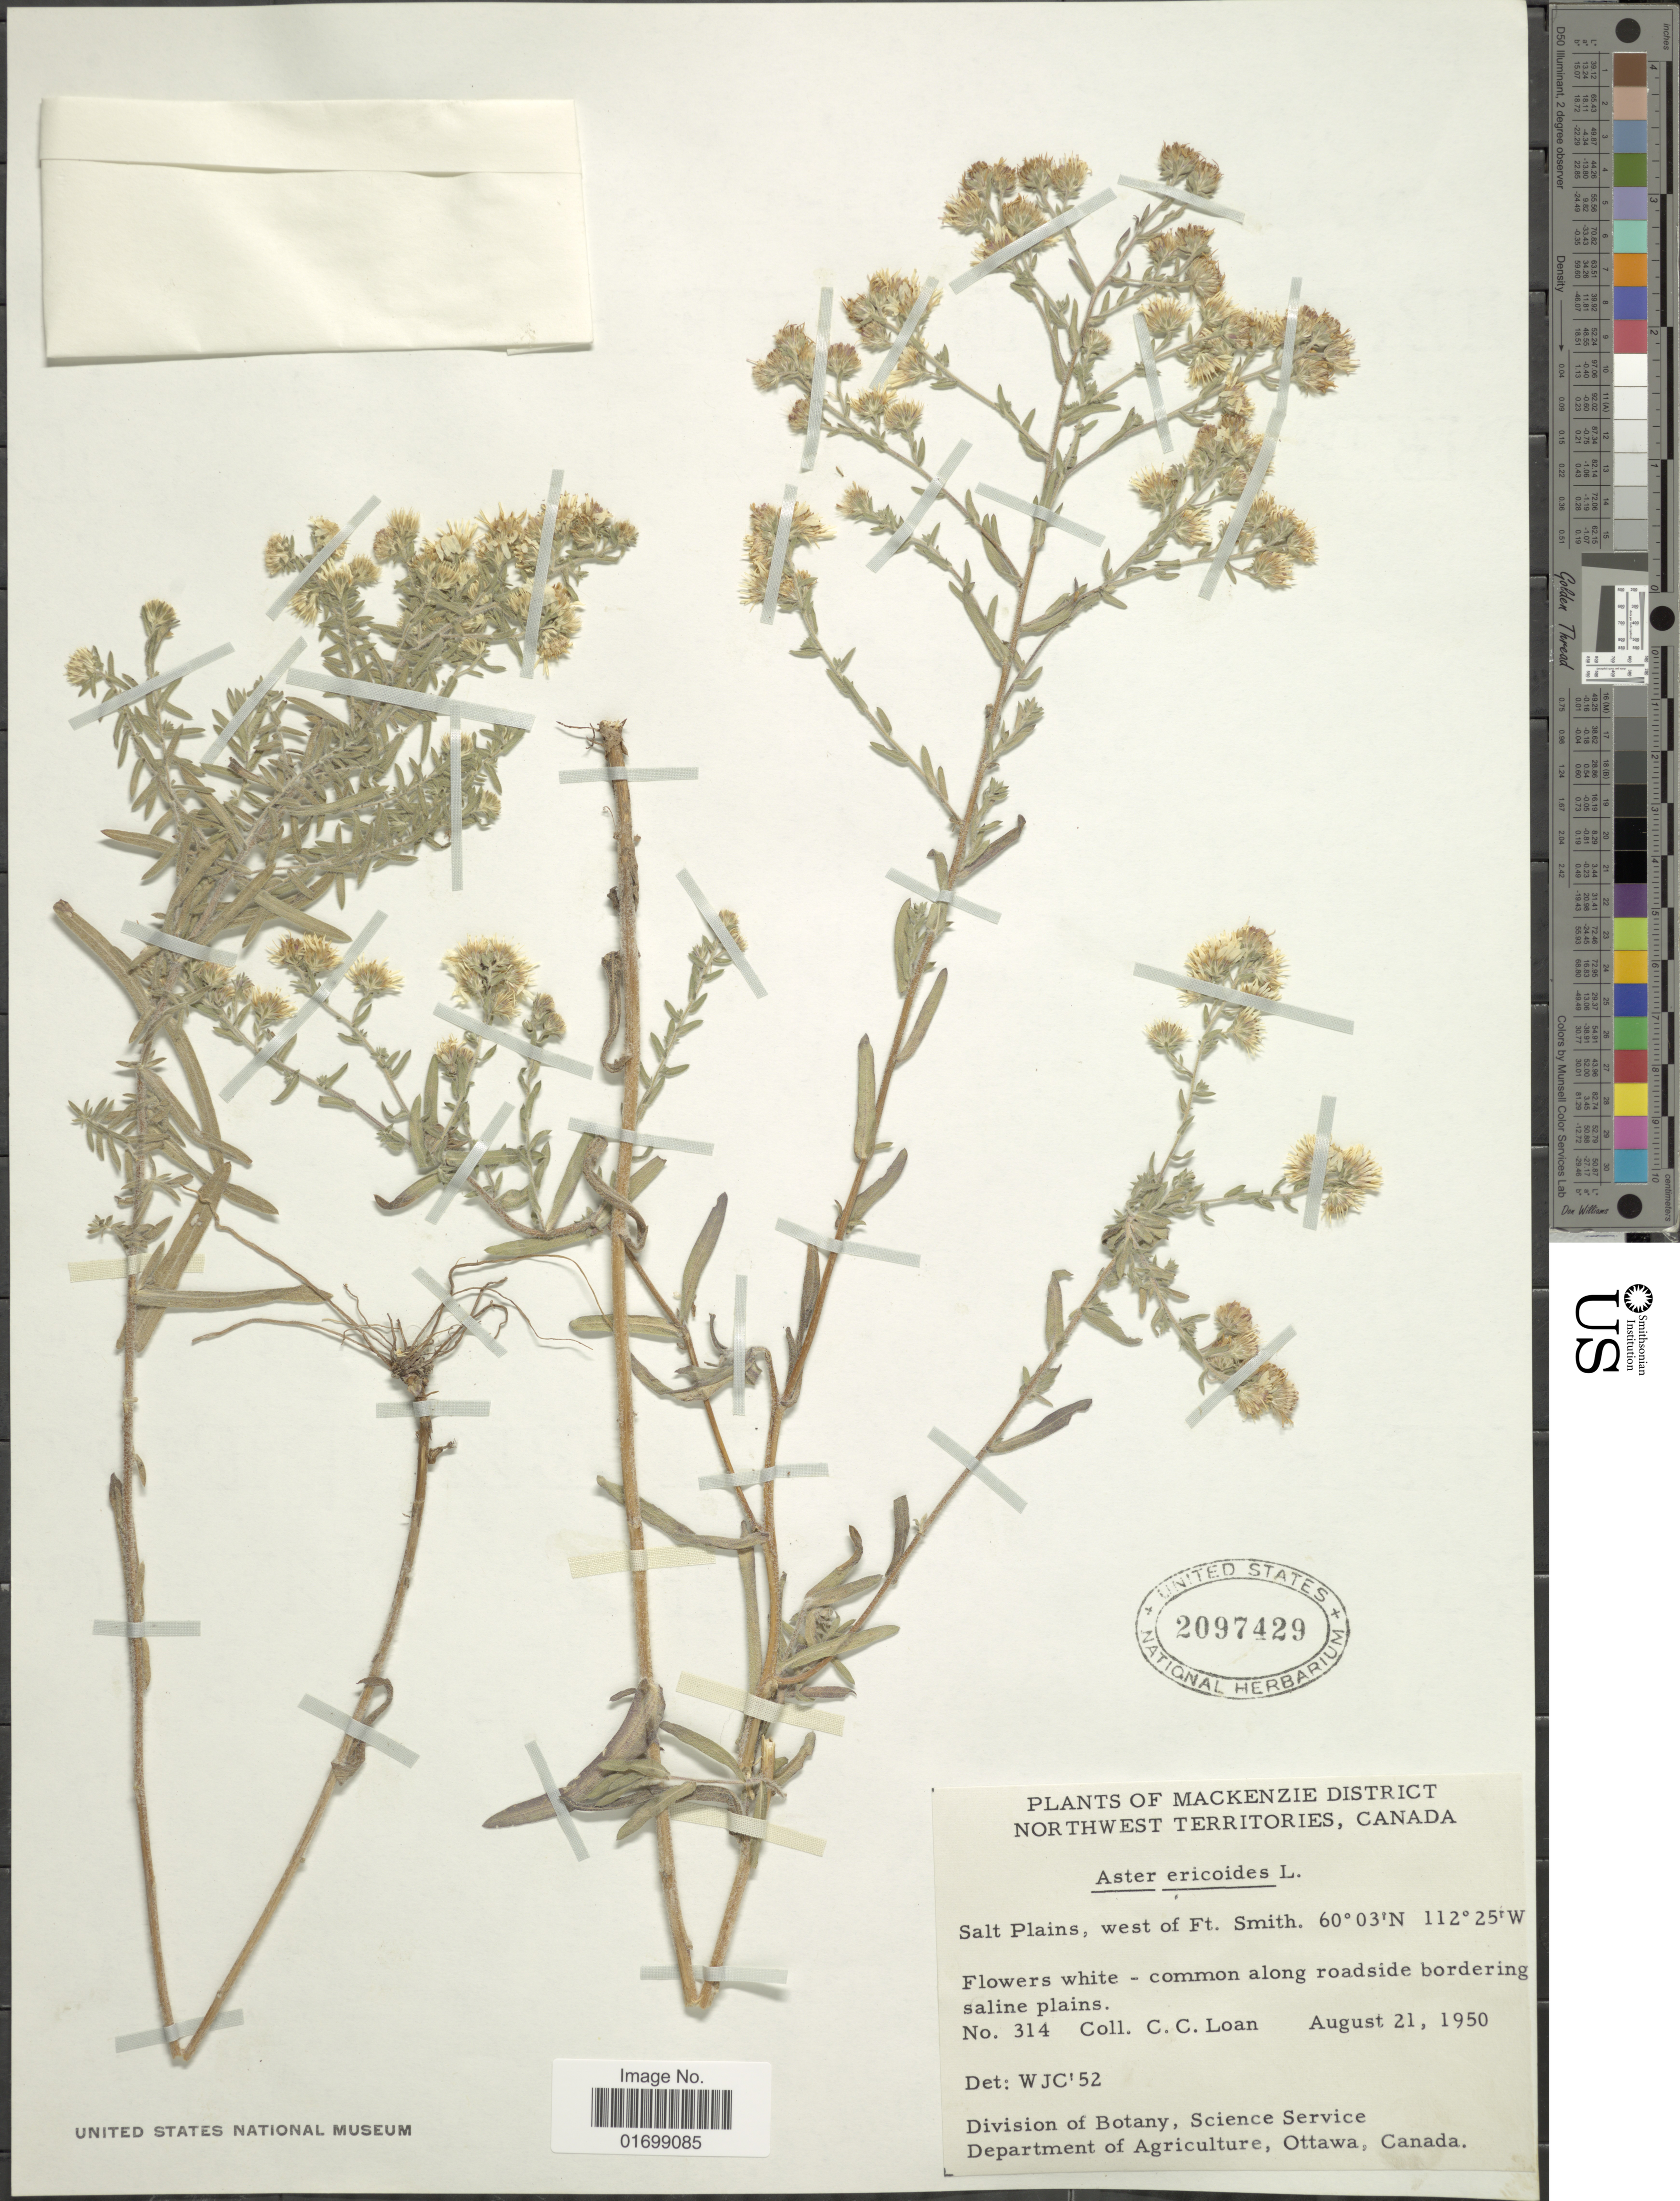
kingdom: Plantae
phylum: Tracheophyta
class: Magnoliopsida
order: Asterales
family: Asteraceae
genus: Symphyotrichum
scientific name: Symphyotrichum falcatum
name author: (Lindl. ex Lindl.) G.L. Nesom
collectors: C. Loan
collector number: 314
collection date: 1950-08-21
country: Canada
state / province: Northwest Territories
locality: Mackenzie District, Salt Plains, west of Ft. Smith, common along roadside bordering saline plains.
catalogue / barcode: US 2097429